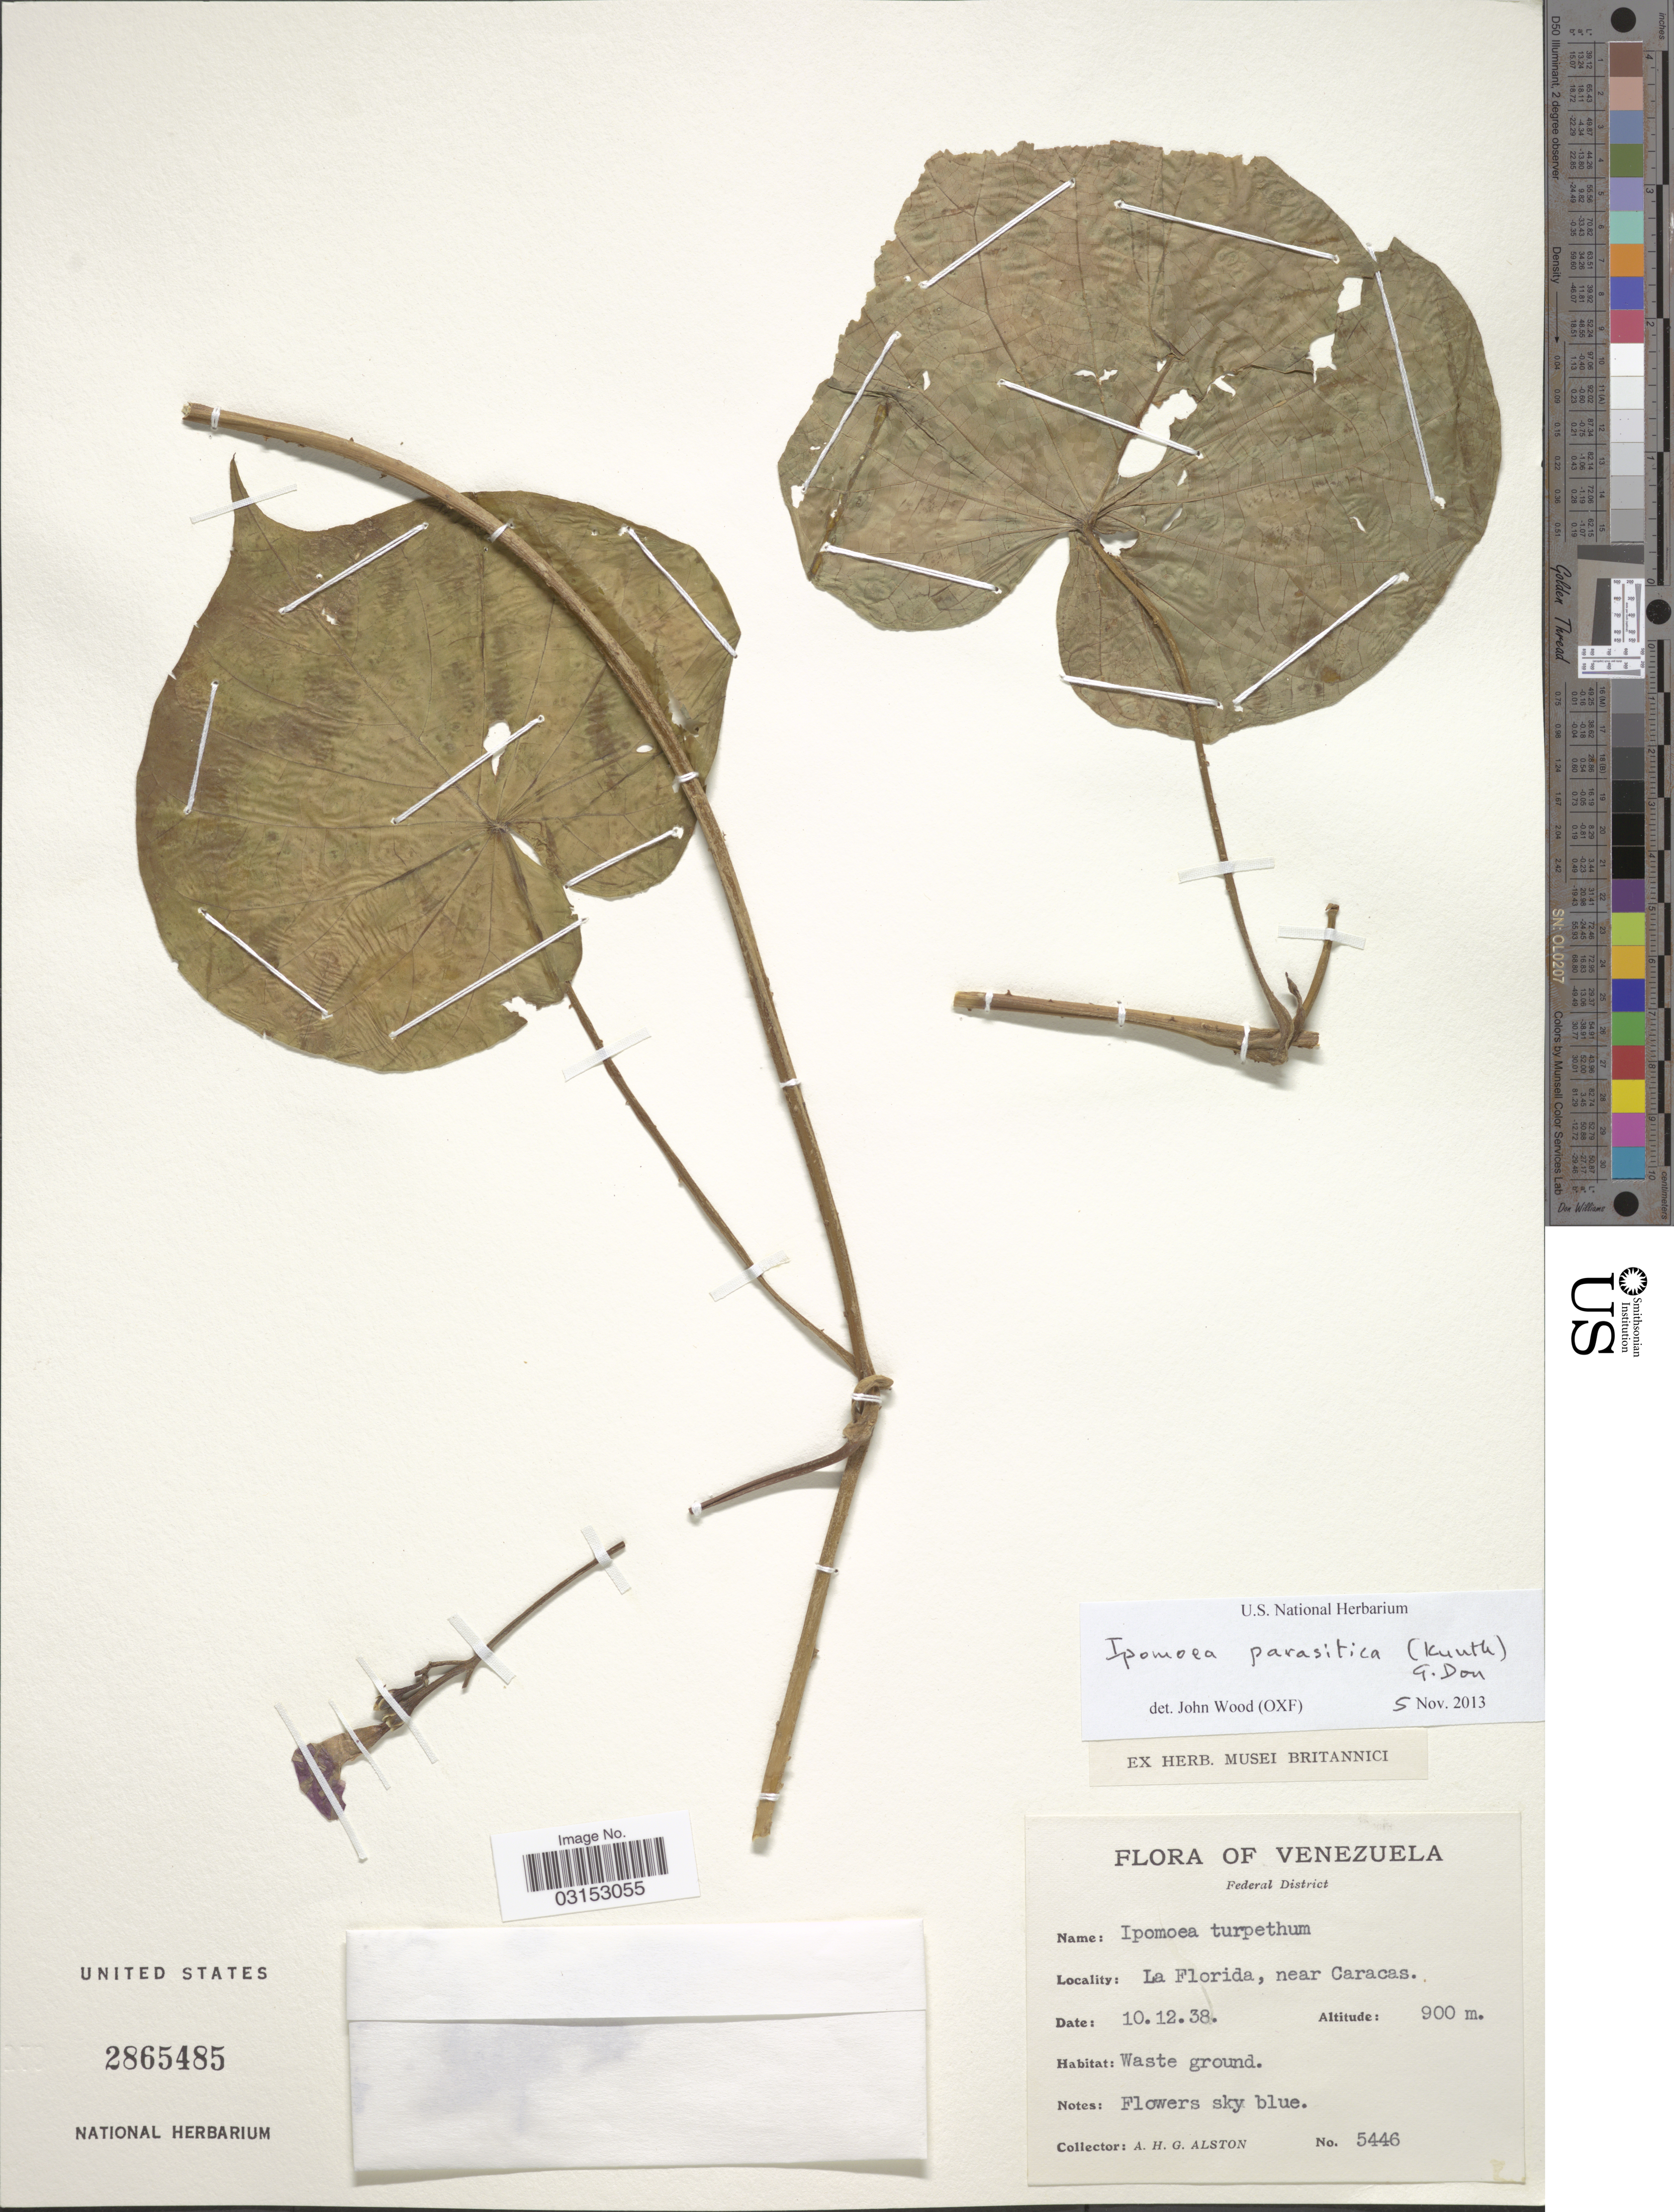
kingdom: Plantae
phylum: Tracheophyta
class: Magnoliopsida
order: Solanales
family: Convolvulaceae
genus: Ipomoea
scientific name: Ipomoea parasitica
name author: (Kunth) G. Don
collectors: A. H. Alston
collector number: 5446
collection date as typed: Transcribed d/m/y: 10/12/38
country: Venezuela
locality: Federal District, La Florida, near Caracas.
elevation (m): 900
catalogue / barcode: US 2865485